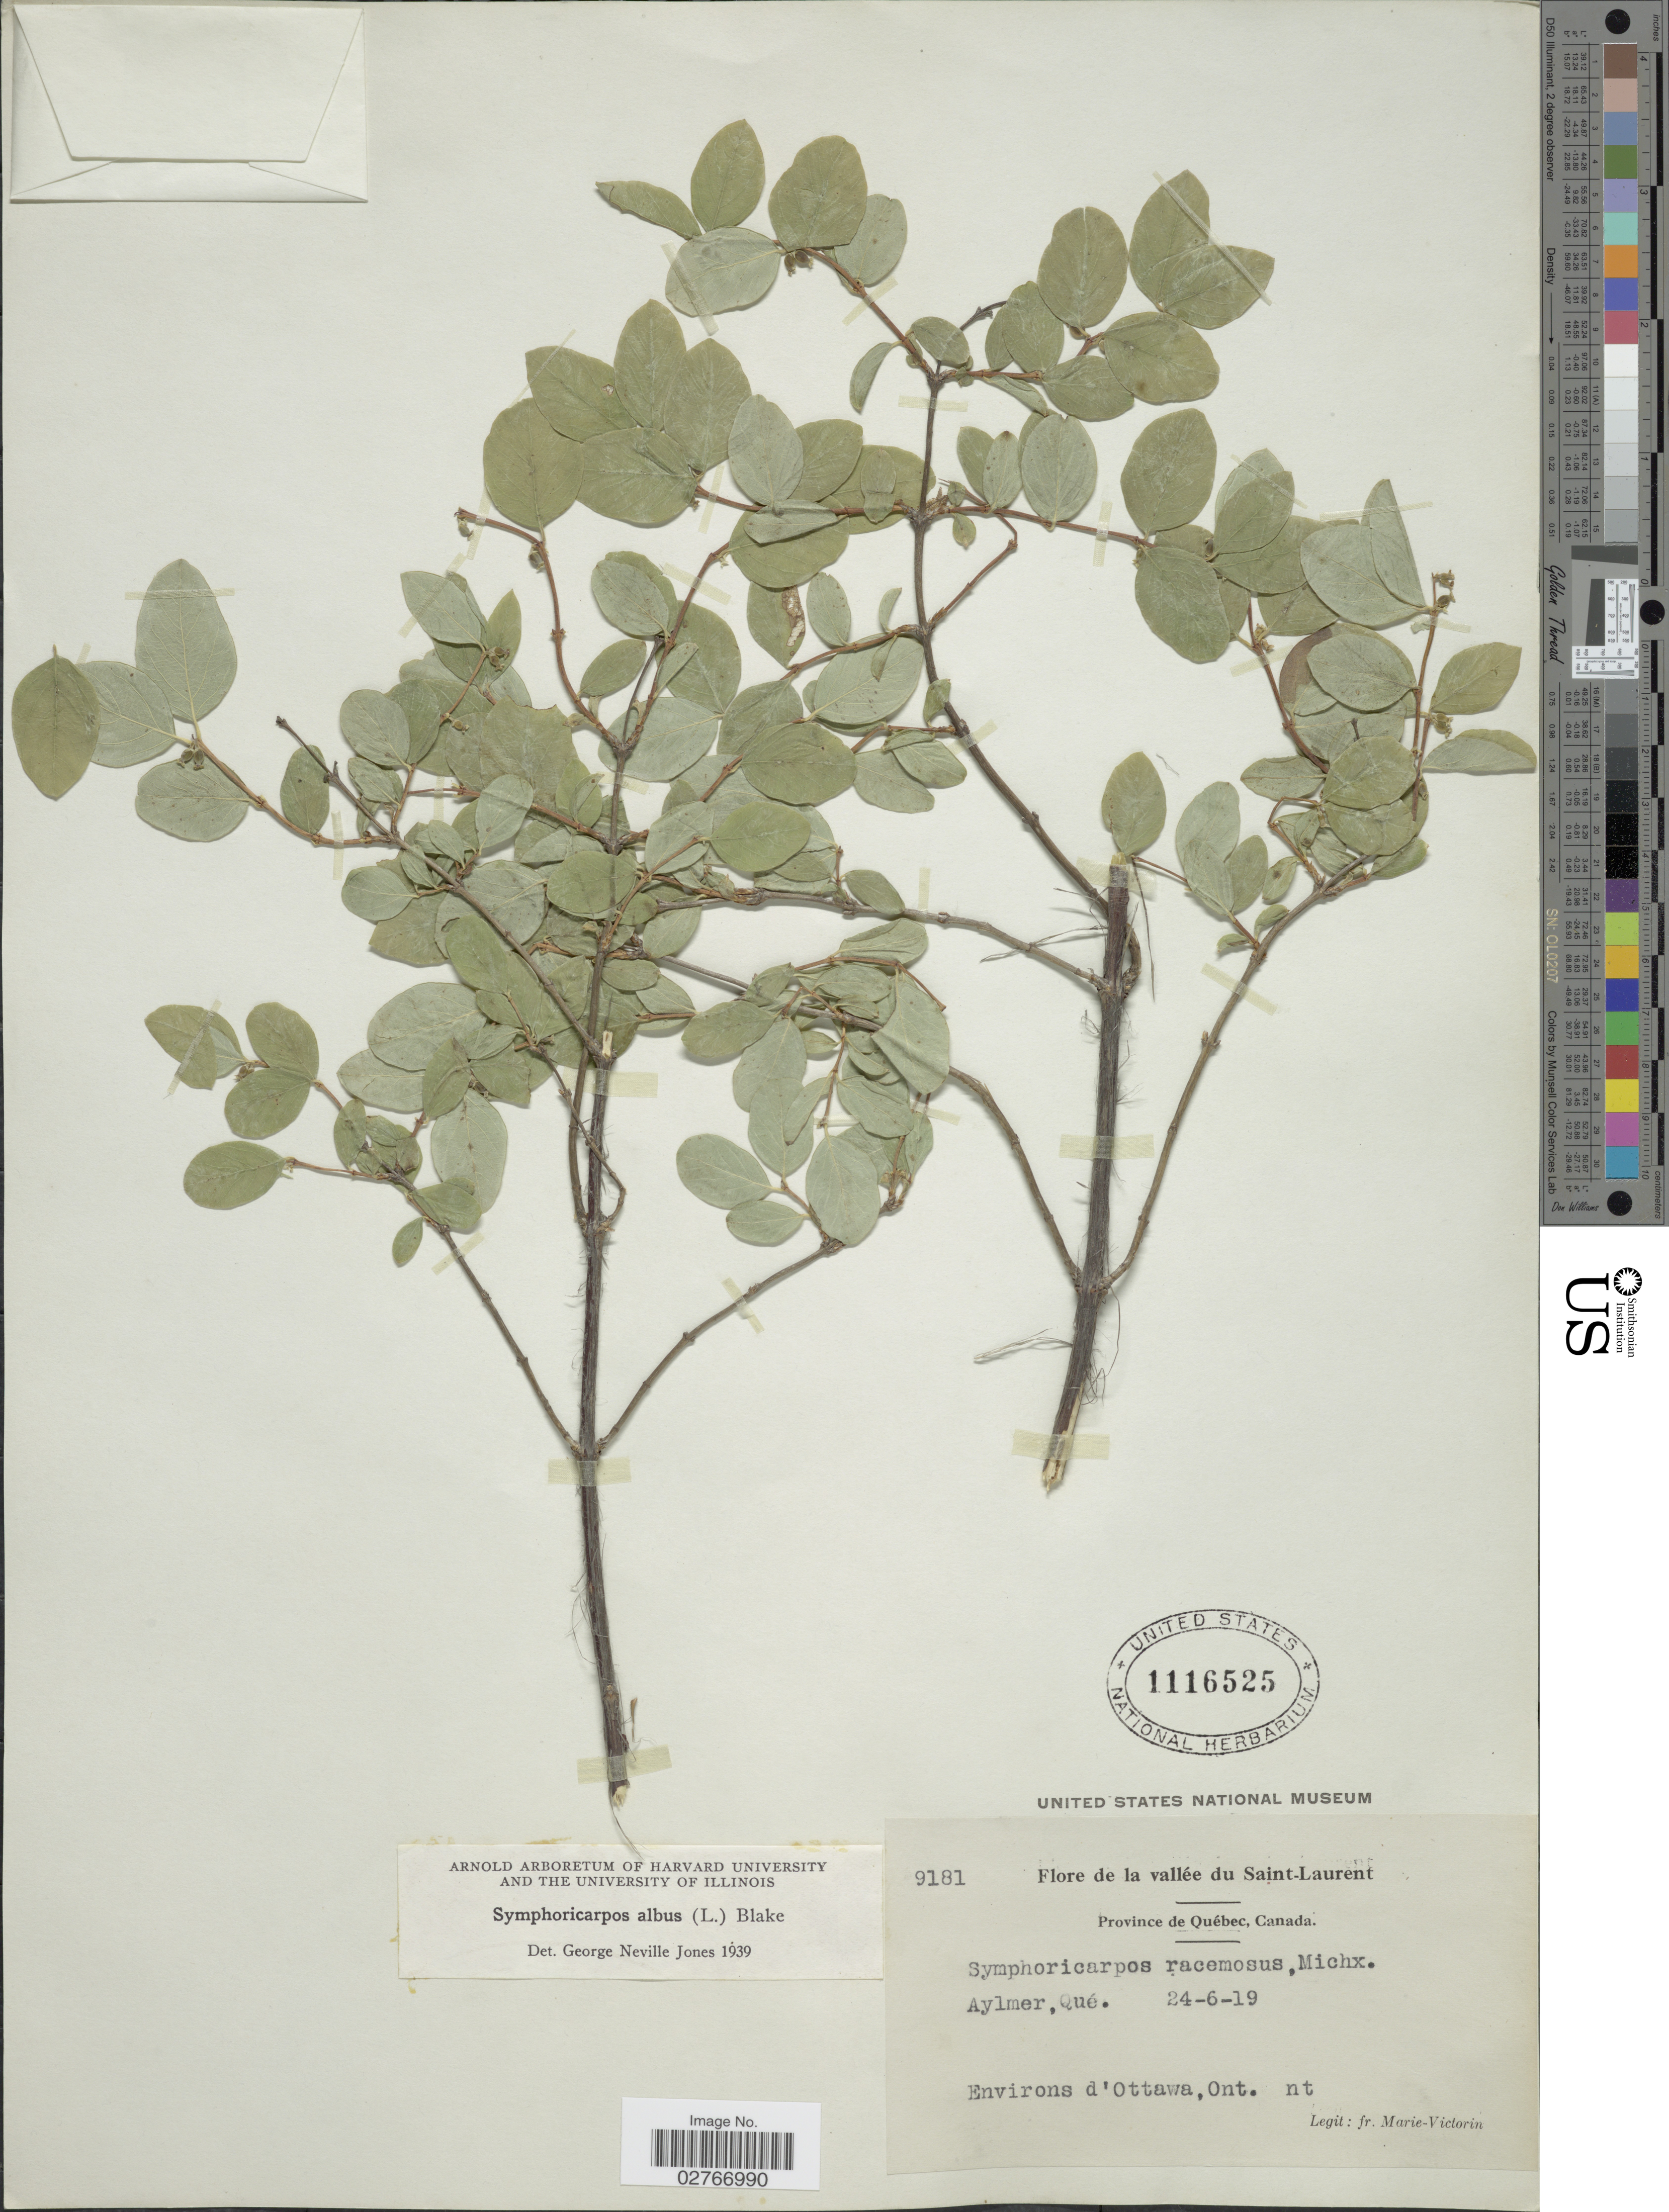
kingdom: Plantae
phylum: Tracheophyta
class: Magnoliopsida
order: Dipsacales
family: Caprifoliaceae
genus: Symphoricarpos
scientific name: Symphoricarpos albus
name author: (L.) S.F. Blake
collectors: F. Marie-Victorin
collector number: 9181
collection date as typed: Transcribed d/m/y: 24/6/19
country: Canada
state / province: Quebec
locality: Vallée du Saint-Laurent. Aylmer, Qué.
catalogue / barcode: US 1116525